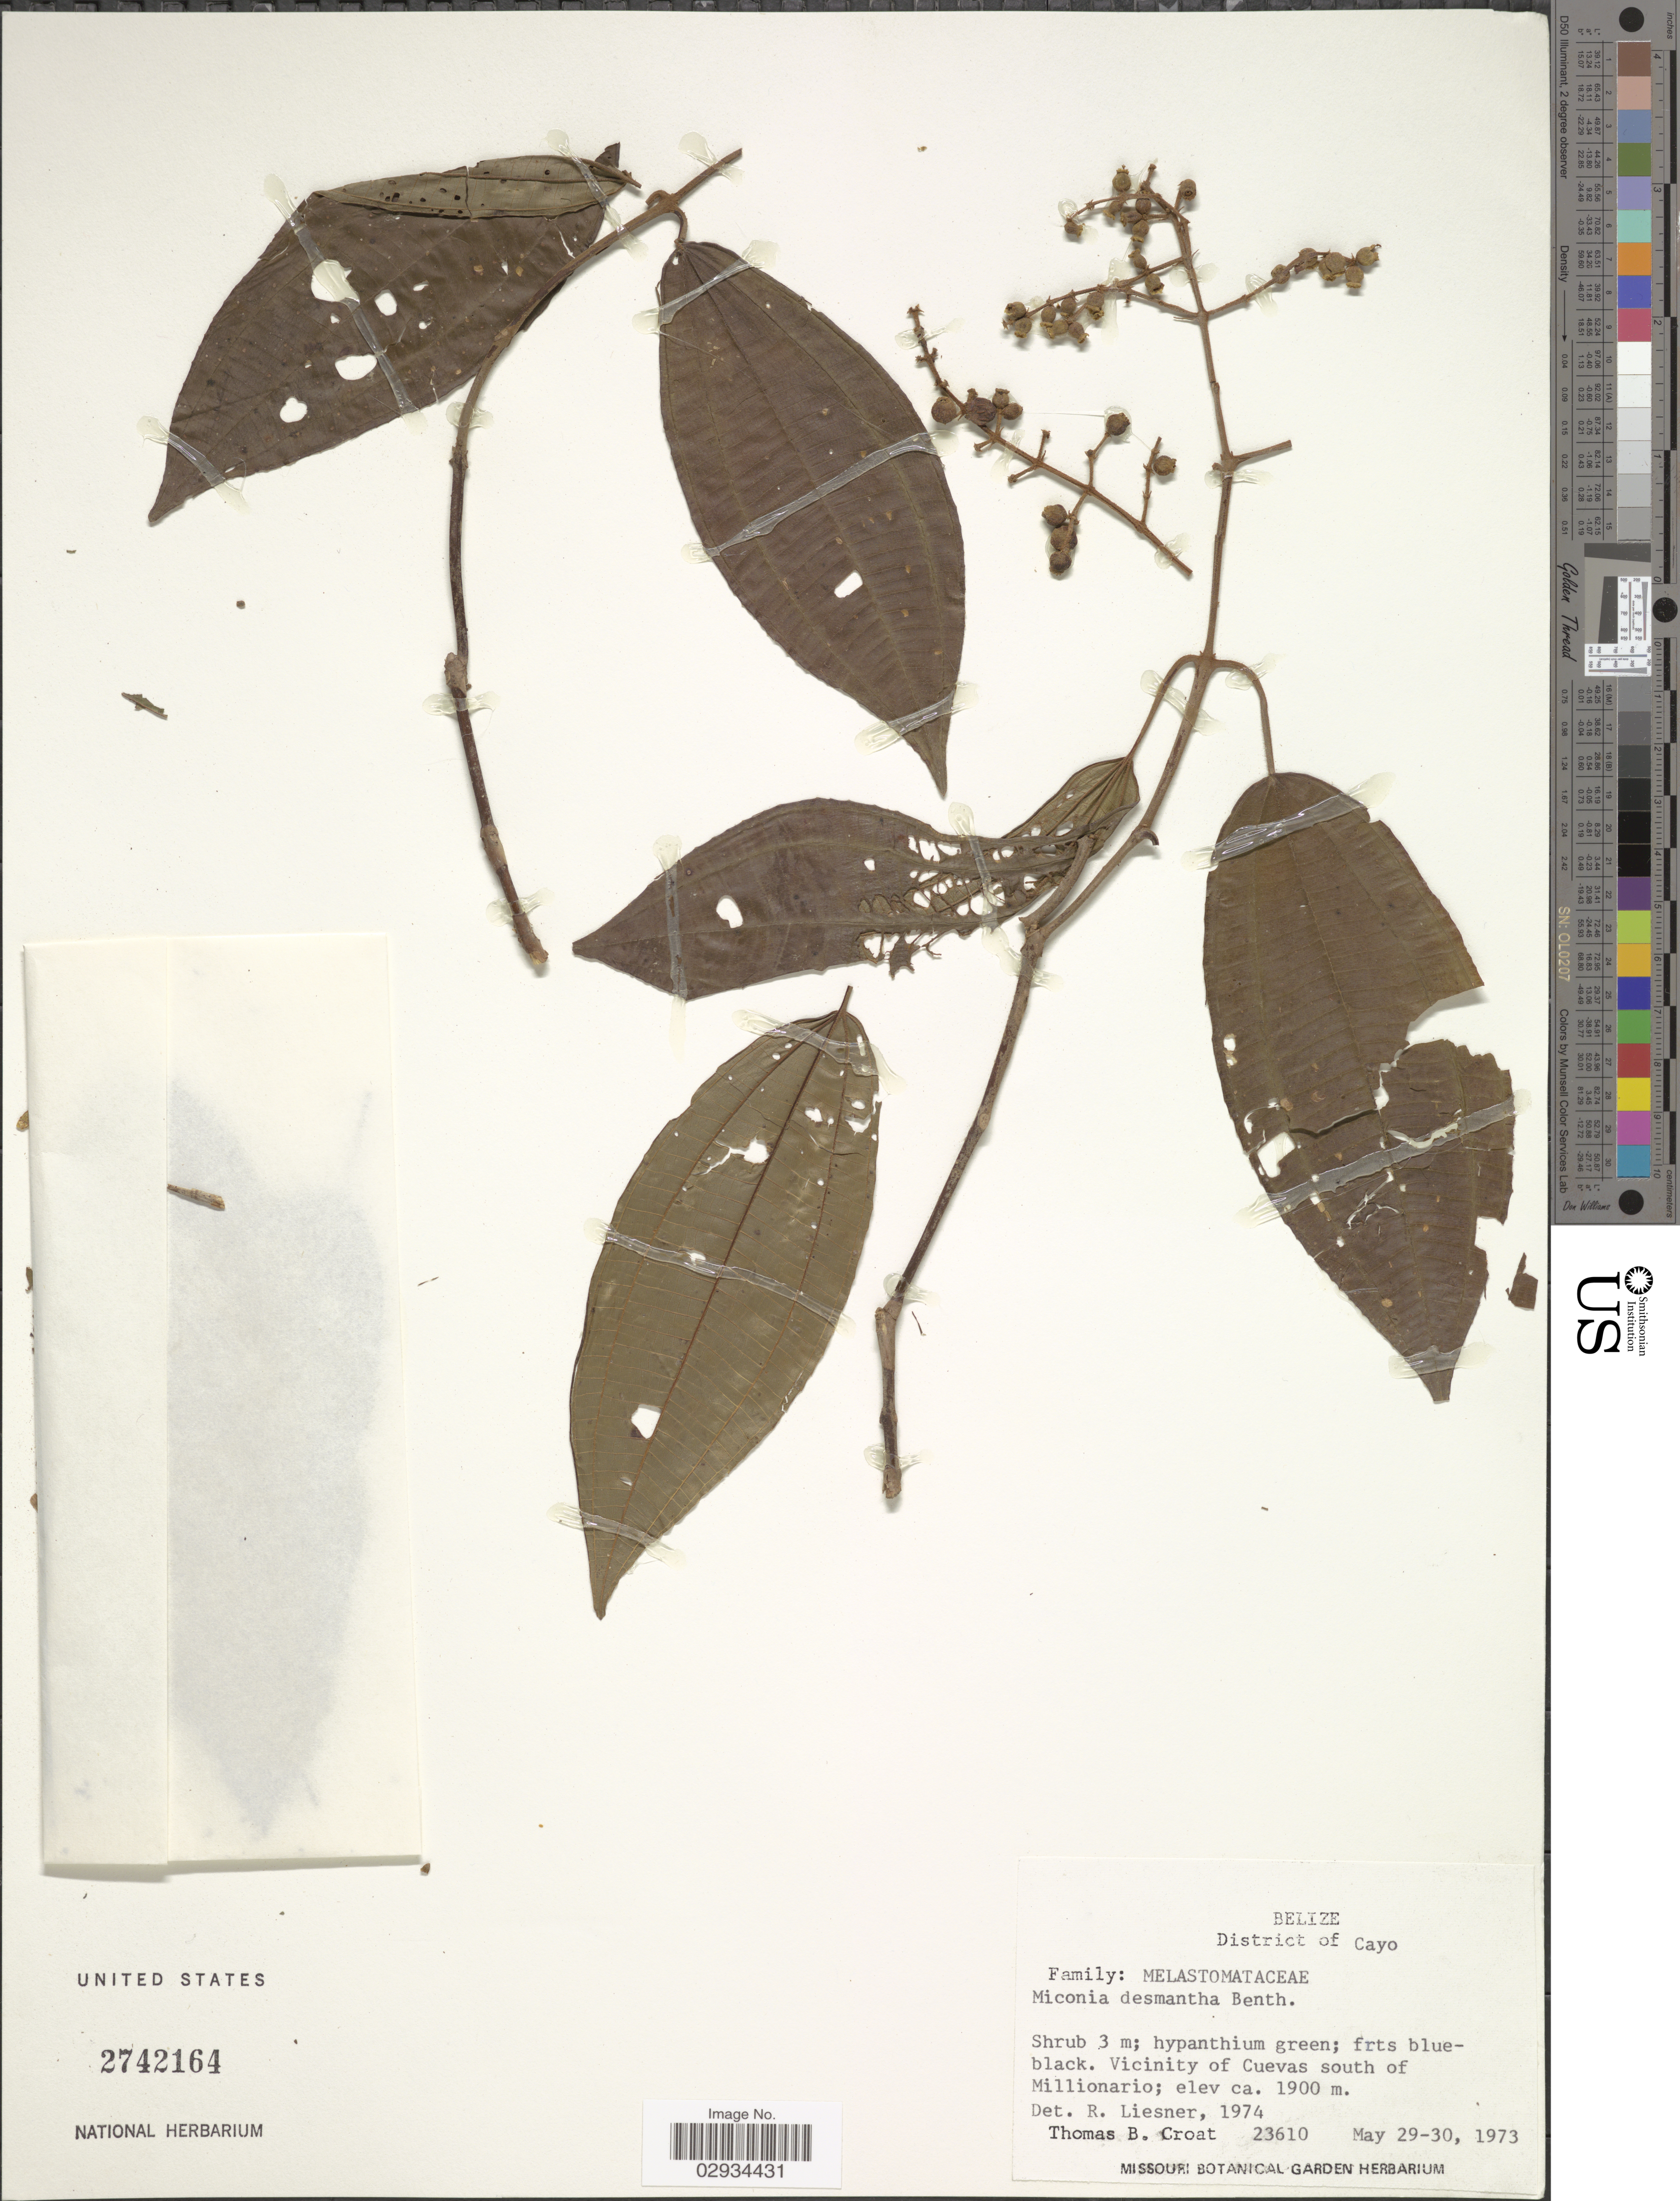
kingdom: Plantae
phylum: Tracheophyta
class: Magnoliopsida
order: Myrtales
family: Melastomataceae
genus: Miconia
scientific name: Miconia sylvatica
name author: (Schltdl.) Naudin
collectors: T. B. Croat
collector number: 23610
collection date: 1973-05-29/1973-05-30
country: Belize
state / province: Cayo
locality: District of Cayo. Vicinity of Cuevas south of Millionario.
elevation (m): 1900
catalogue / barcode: US 2742164